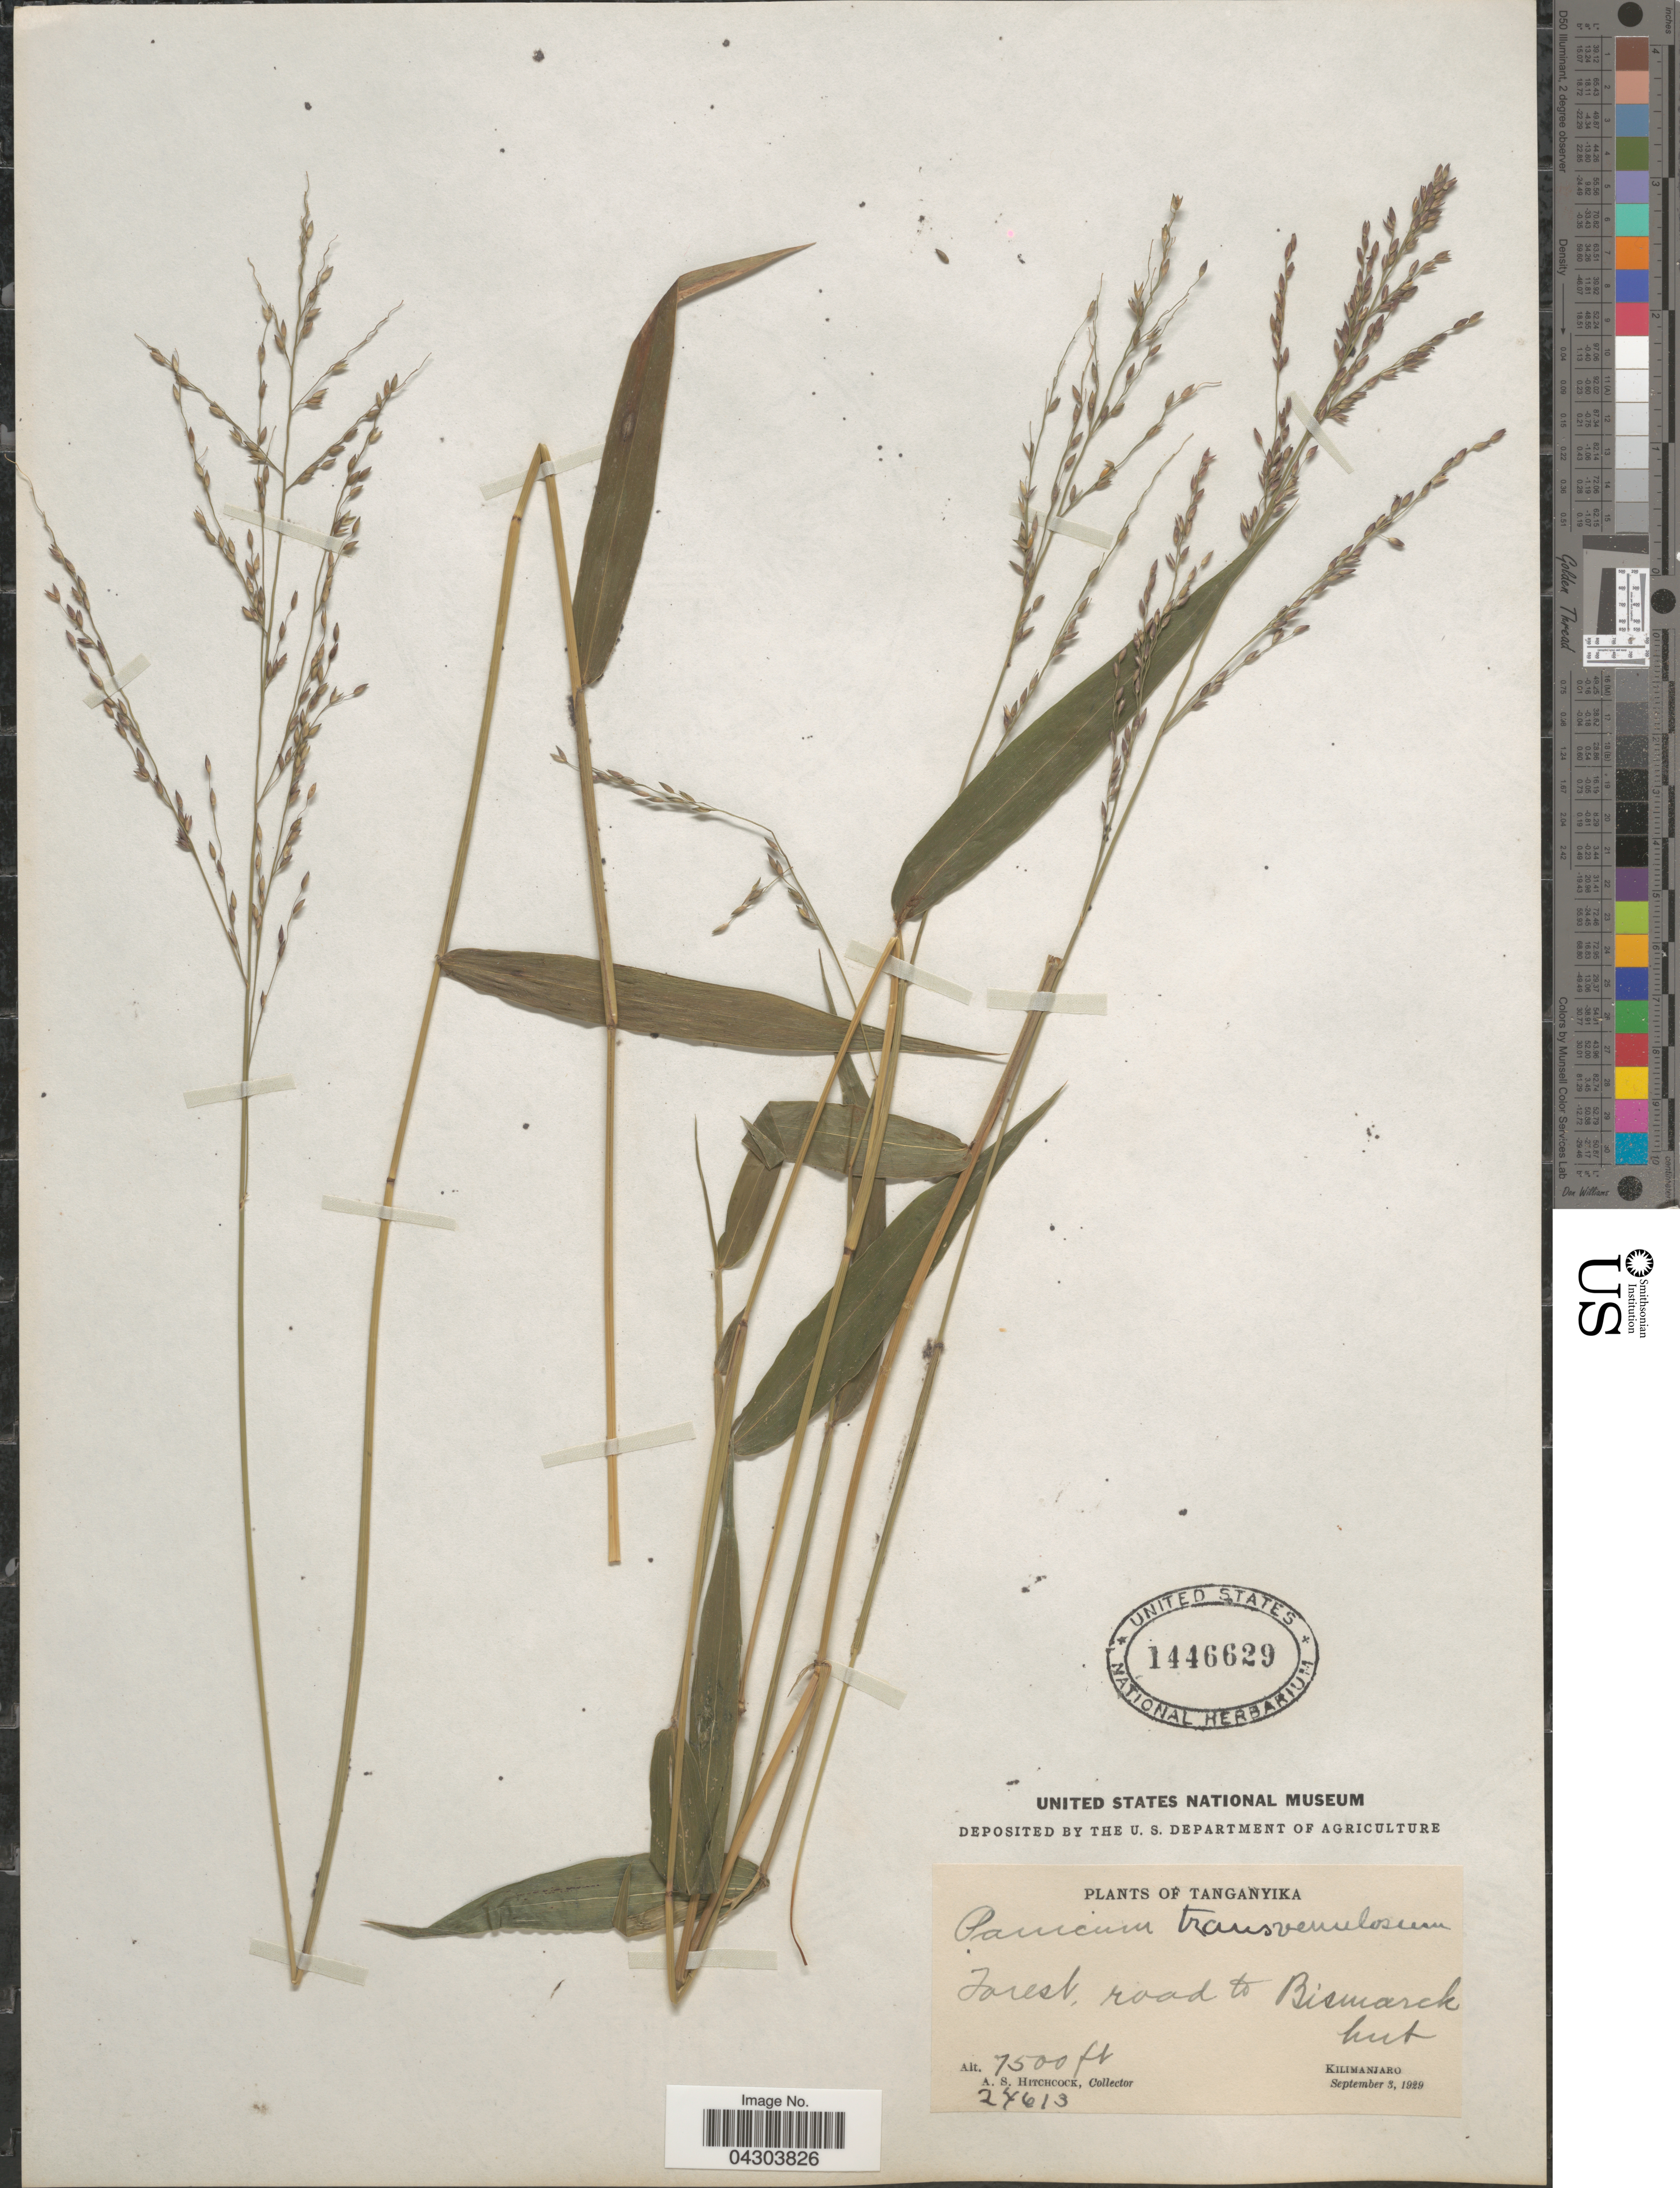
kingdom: Plantae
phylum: Tracheophyta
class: Liliopsida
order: Poales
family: Poaceae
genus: Panicum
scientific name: Panicum monticola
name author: Hillebr.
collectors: A. S. Hitchcock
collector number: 24613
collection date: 1929-09-03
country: Tanzania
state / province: Kilimanjaro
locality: Forest, road to Bismarck hut. Kilimanjaro.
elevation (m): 2286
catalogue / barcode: US 1446629